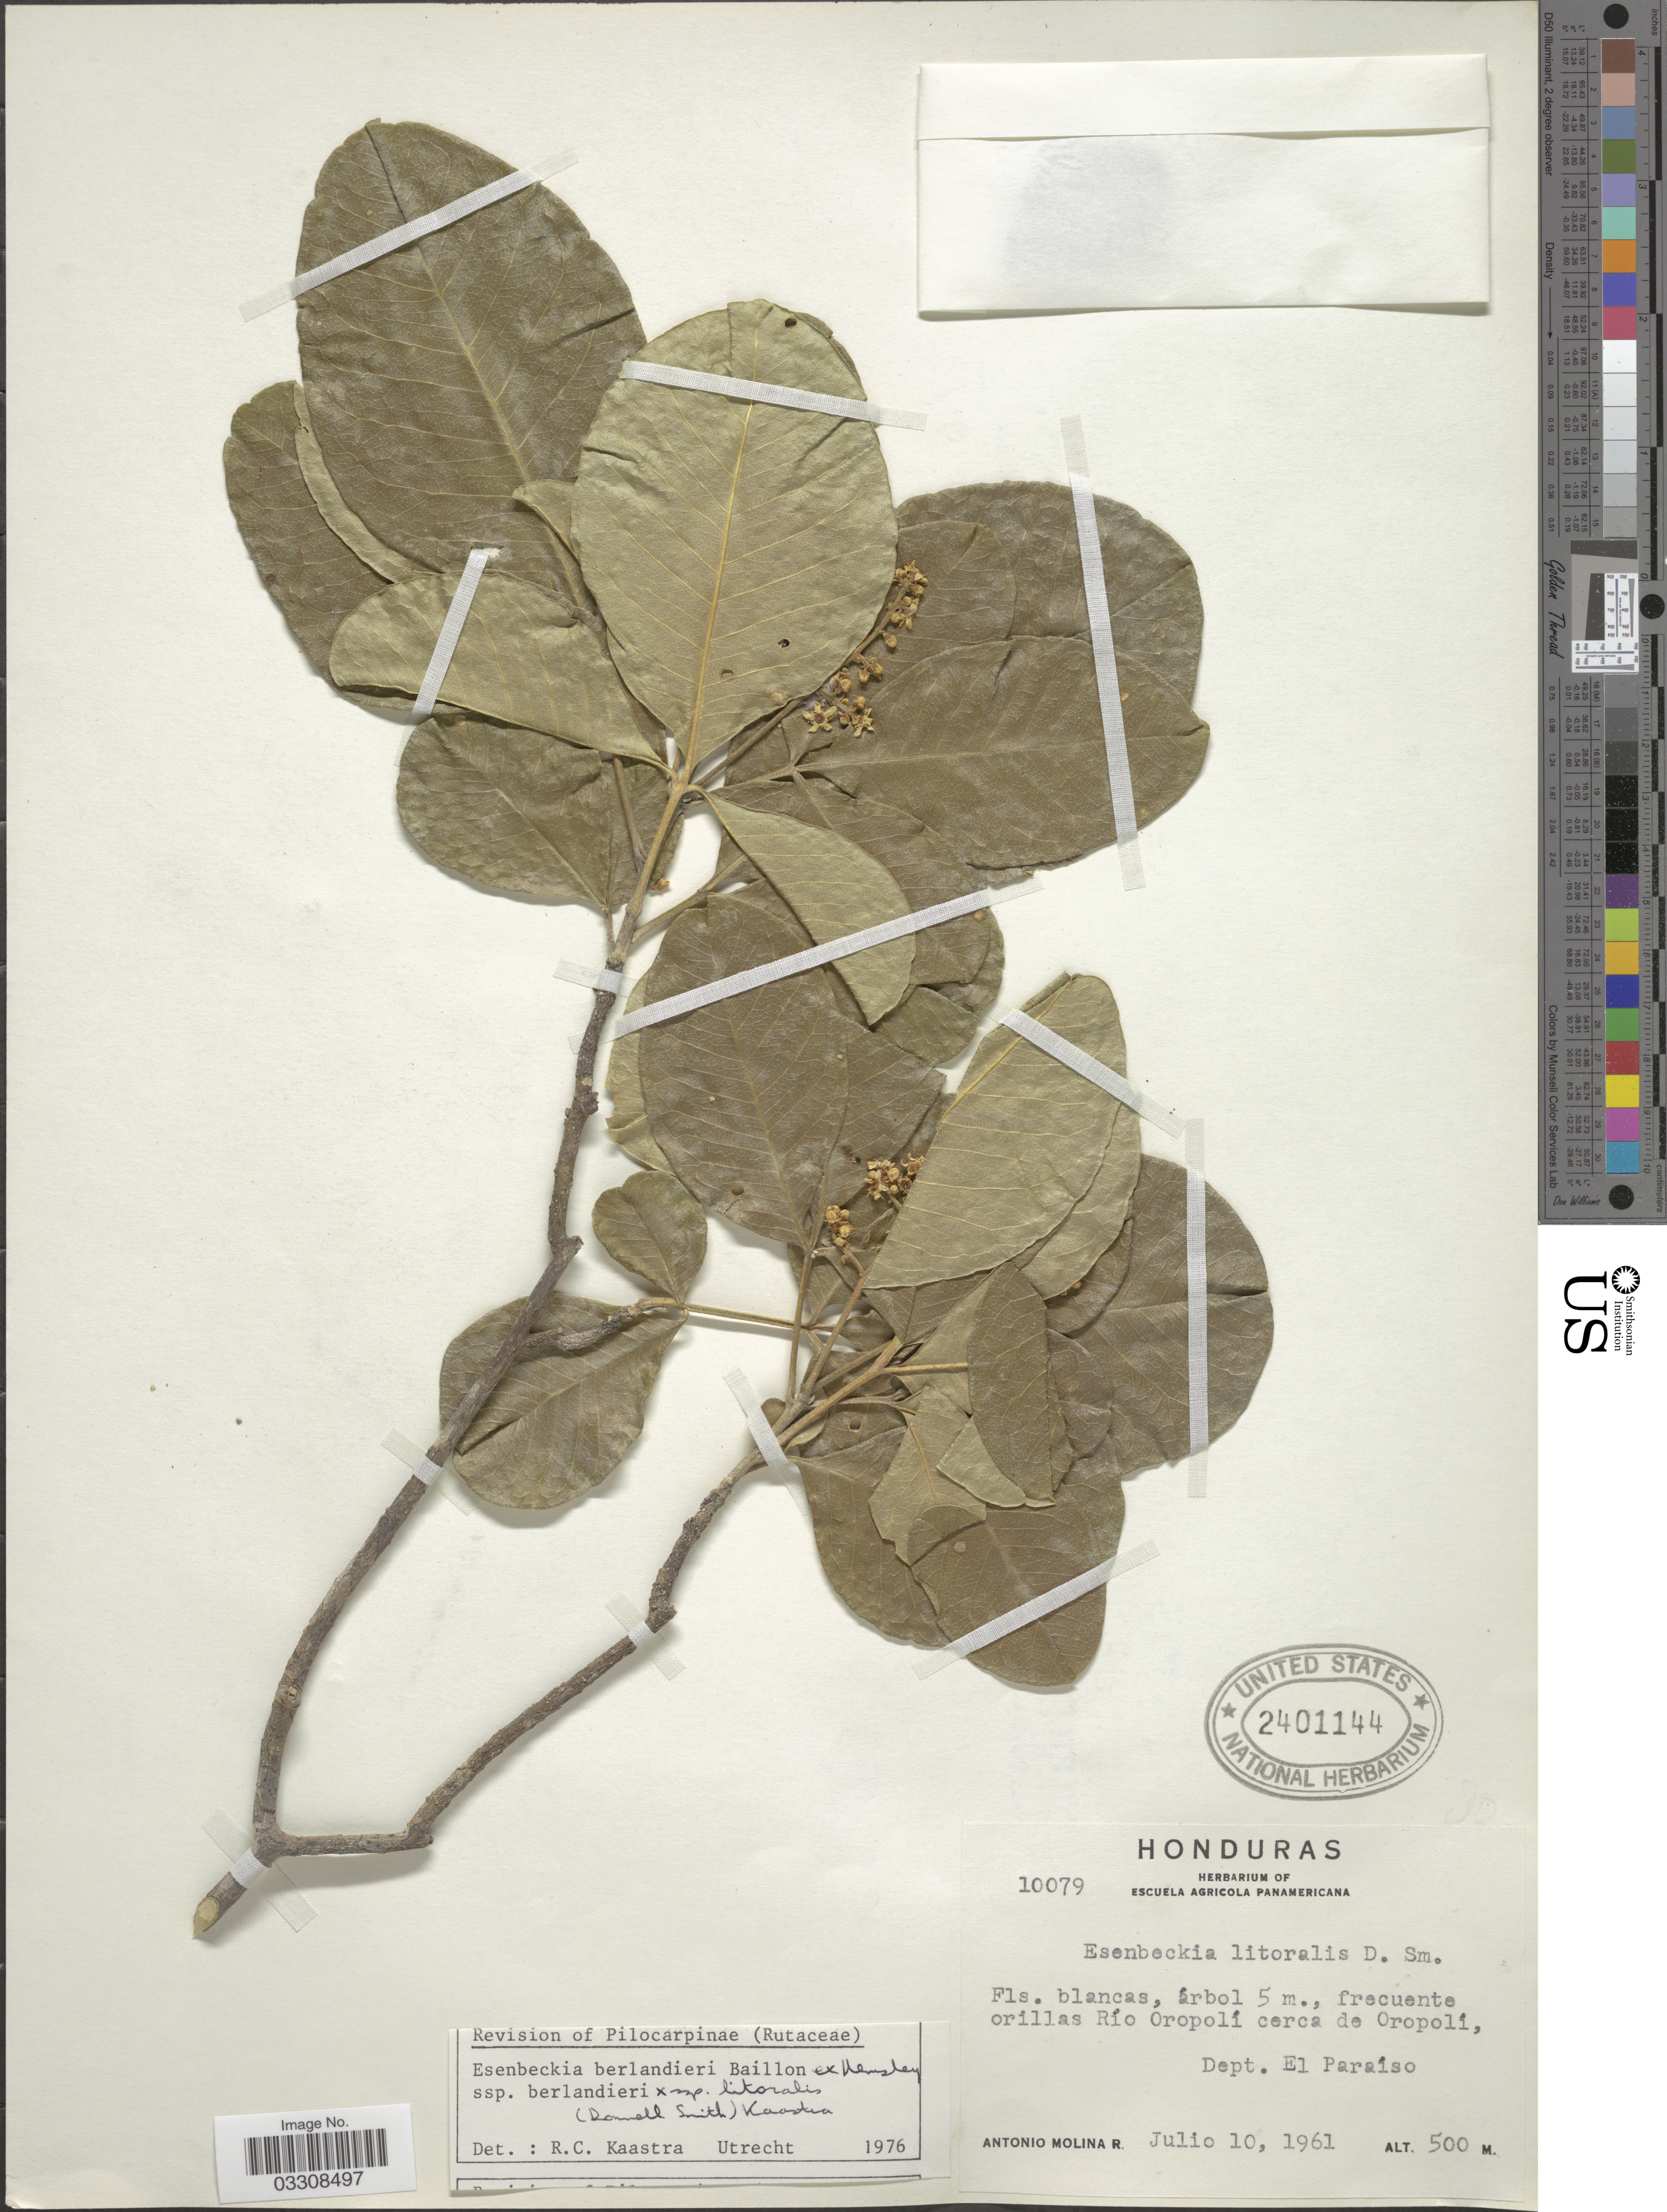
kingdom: Plantae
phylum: Tracheophyta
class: Magnoliopsida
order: Sapindales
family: Rutaceae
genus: Esenbeckia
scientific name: Esenbeckia berlandieri subsp. berlandieri x E. berlandieri subsp. litoralis (Donn. Sm.) Kaastra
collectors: A. Molina R.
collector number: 10079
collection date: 1961-07-10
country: Honduras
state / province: El Paraíso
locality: Frecuente orillas Río Oropolí cerca de Oropolí, Dept. El Paraíso.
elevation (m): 500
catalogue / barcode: US 2401144